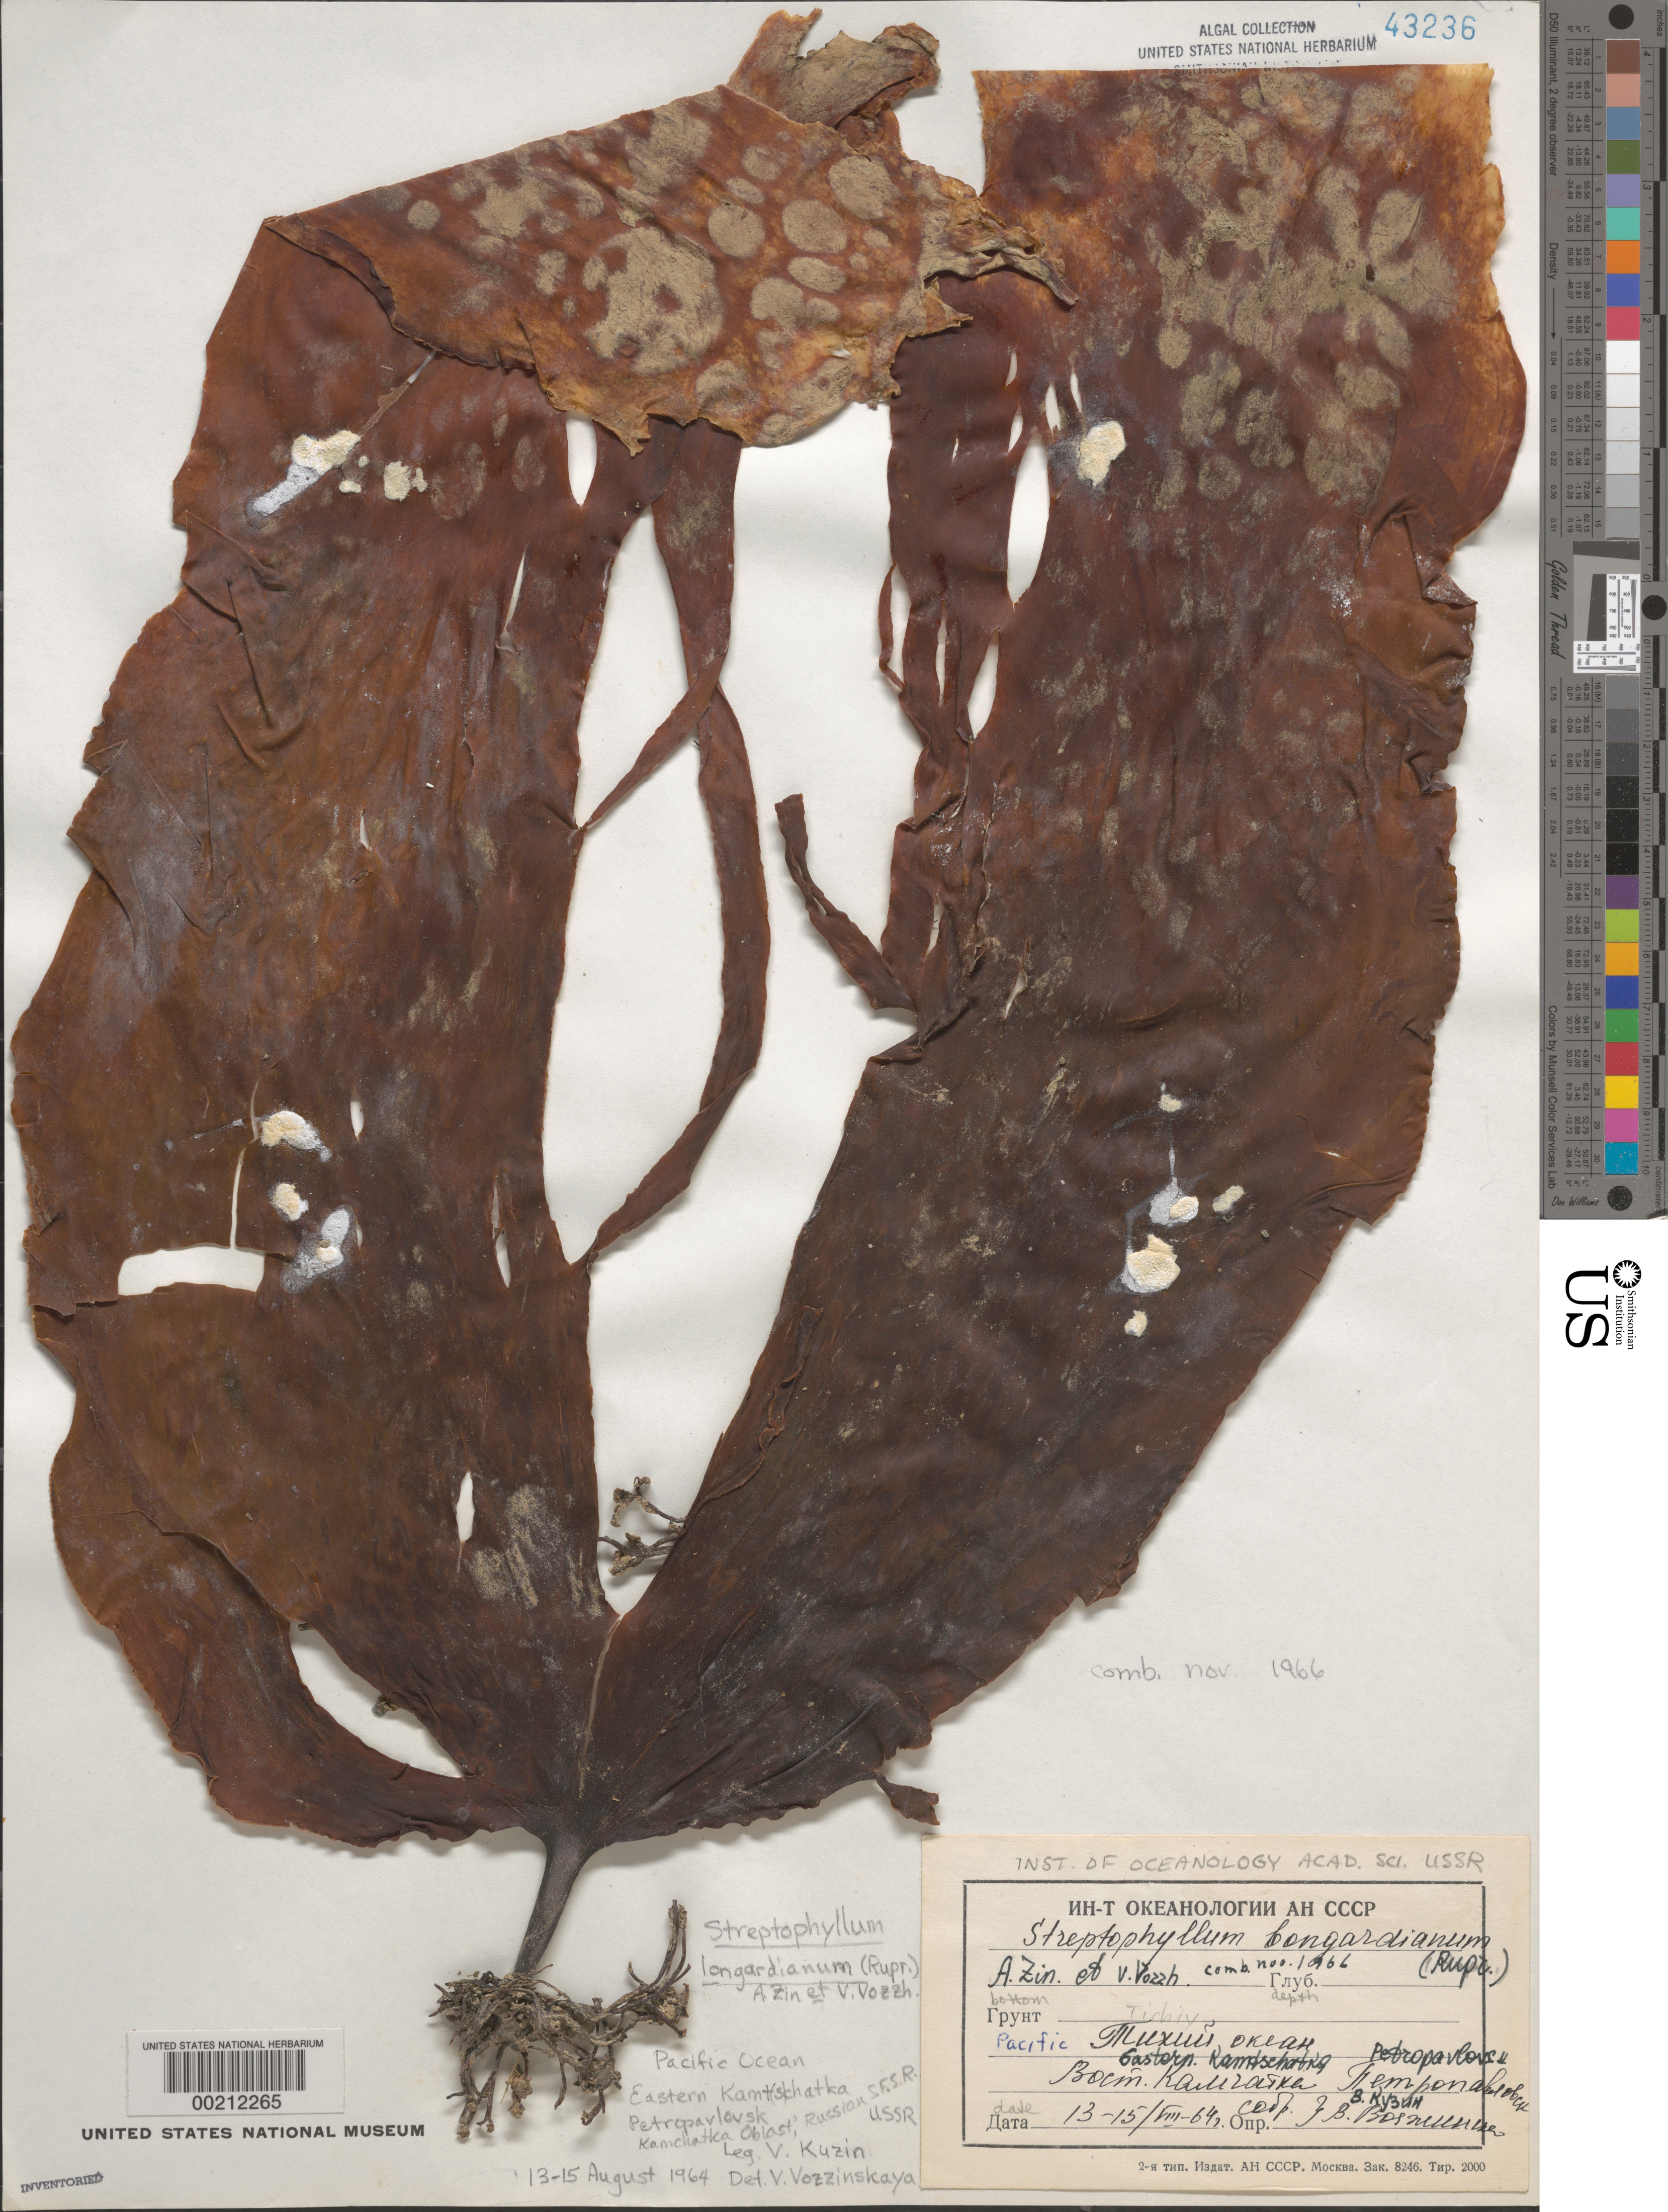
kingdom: Chromista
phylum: Ochrophyta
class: Phaeophyceae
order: Laminariales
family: Laminariaceae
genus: Streptophyllum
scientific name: Streptophyllum longardianum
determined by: Vozzhinskaya, V.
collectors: V. Kuzin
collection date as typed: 13 Aug 1964 TO 15 Aug 1964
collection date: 1964-08-13/1964-08-15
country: Russian Federation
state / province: Kamchatka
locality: Petropavlovsk-Kamchatski, Pacific Ocean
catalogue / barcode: US 43236